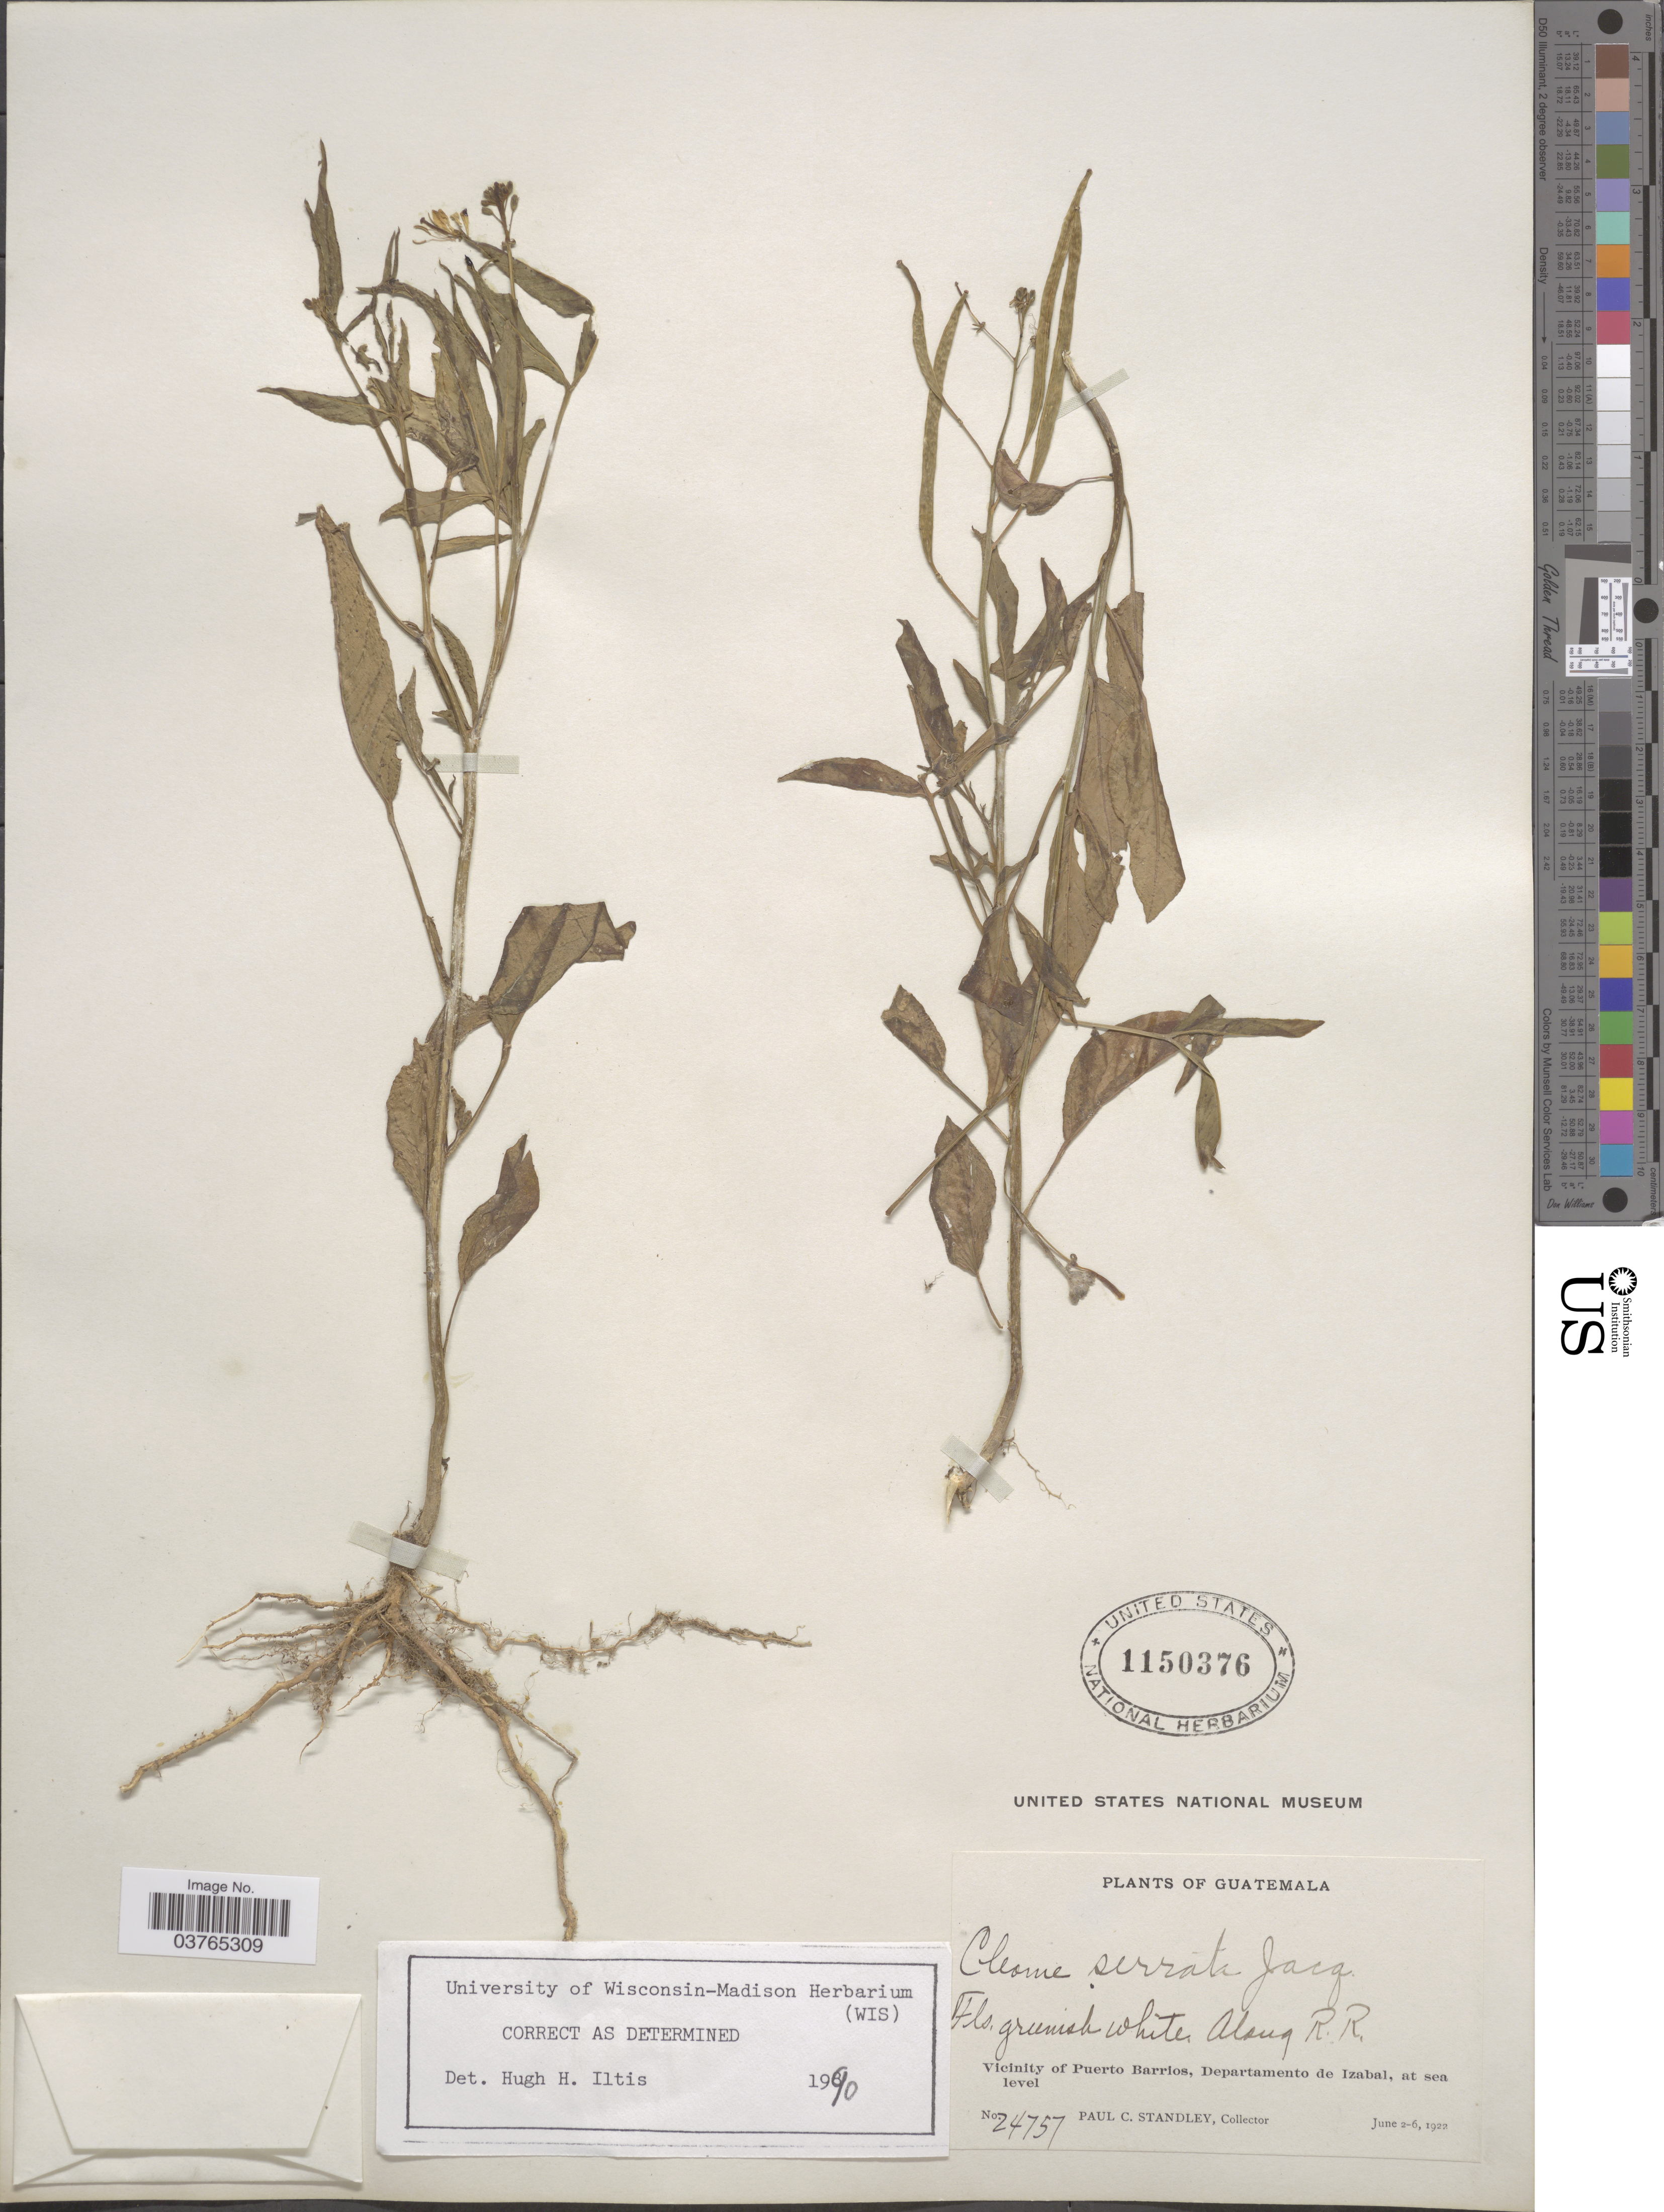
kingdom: Plantae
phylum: Tracheophyta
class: Magnoliopsida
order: Brassicales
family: Cleomaceae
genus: Cleoserrata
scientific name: Cleoserrata serrata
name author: (Jacq.) Iltis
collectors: P. C. Standley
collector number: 24757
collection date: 1922-06-02/1922-06-06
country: Guatemala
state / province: Izabal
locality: Along R. R. Vicinity of Puerto Barrios, Departamento de Izabal.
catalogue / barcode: US 1150376